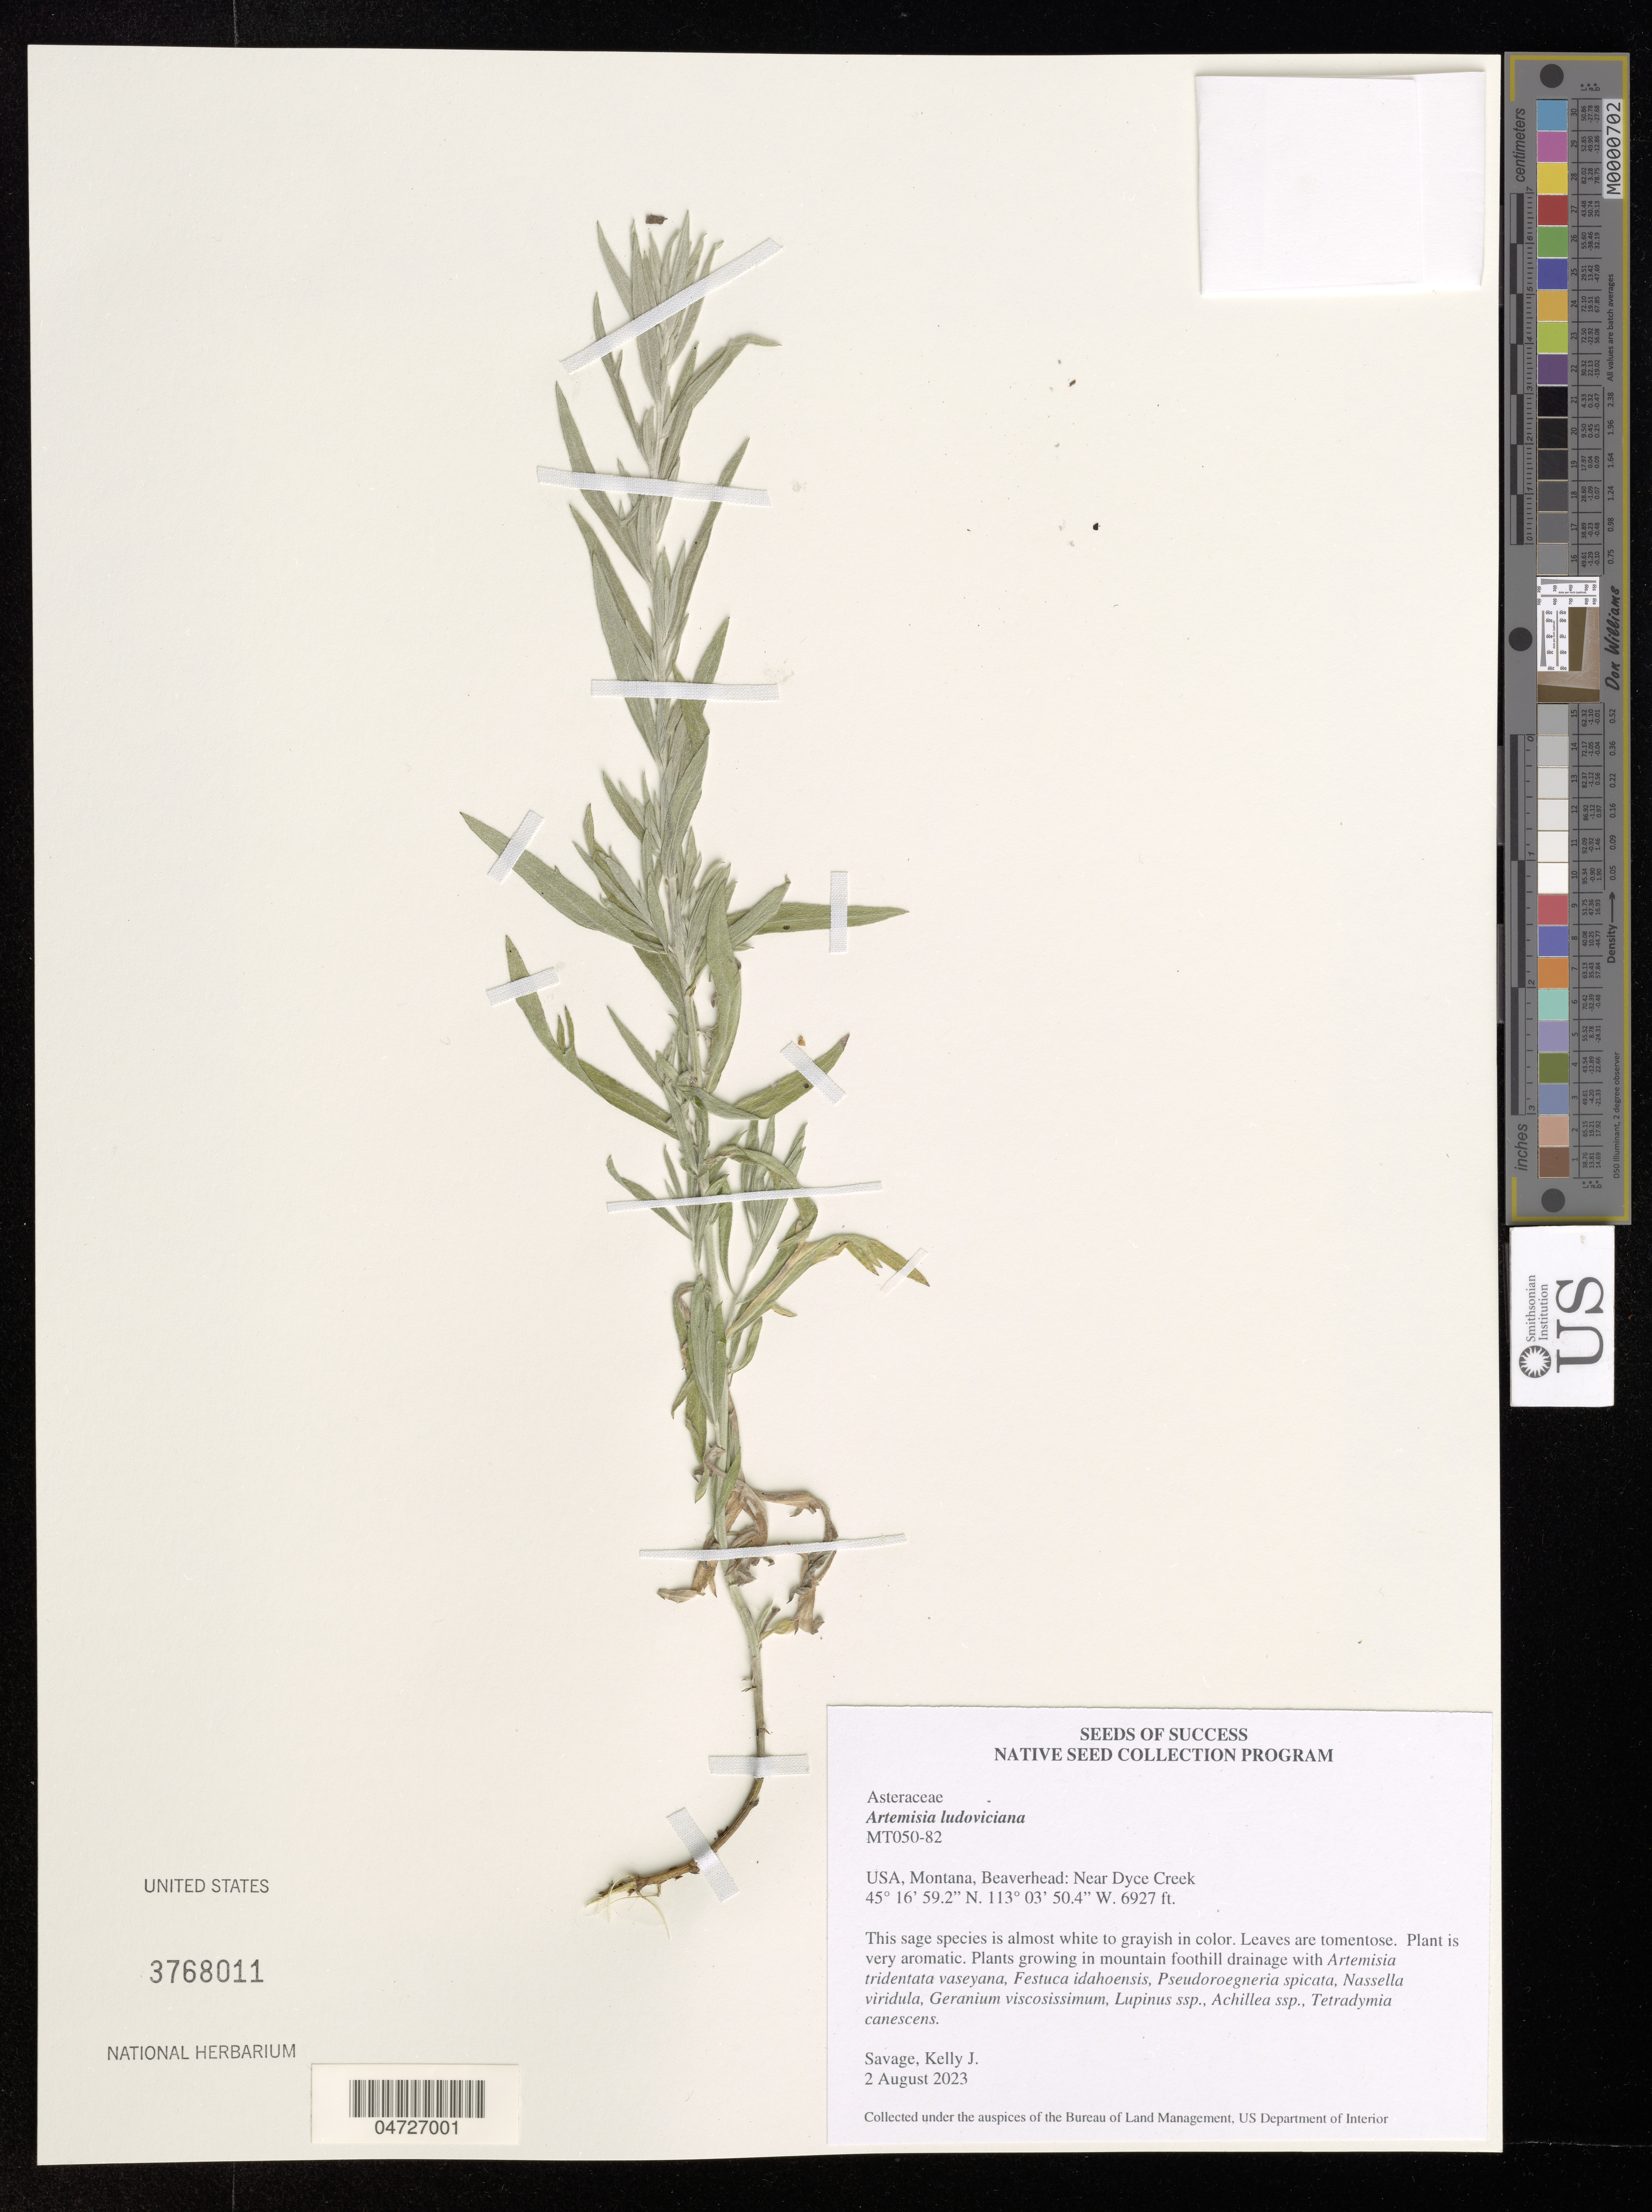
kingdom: Plantae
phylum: Tracheophyta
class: Magnoliopsida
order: Asterales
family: Asteraceae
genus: Artemisia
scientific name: Artemisia ludoviciana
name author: Nutt.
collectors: K. Savage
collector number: MT050-82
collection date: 2023-08-02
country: United States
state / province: Montana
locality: Beaverhead: Near Dyce Creek.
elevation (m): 2111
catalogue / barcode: US 3768011